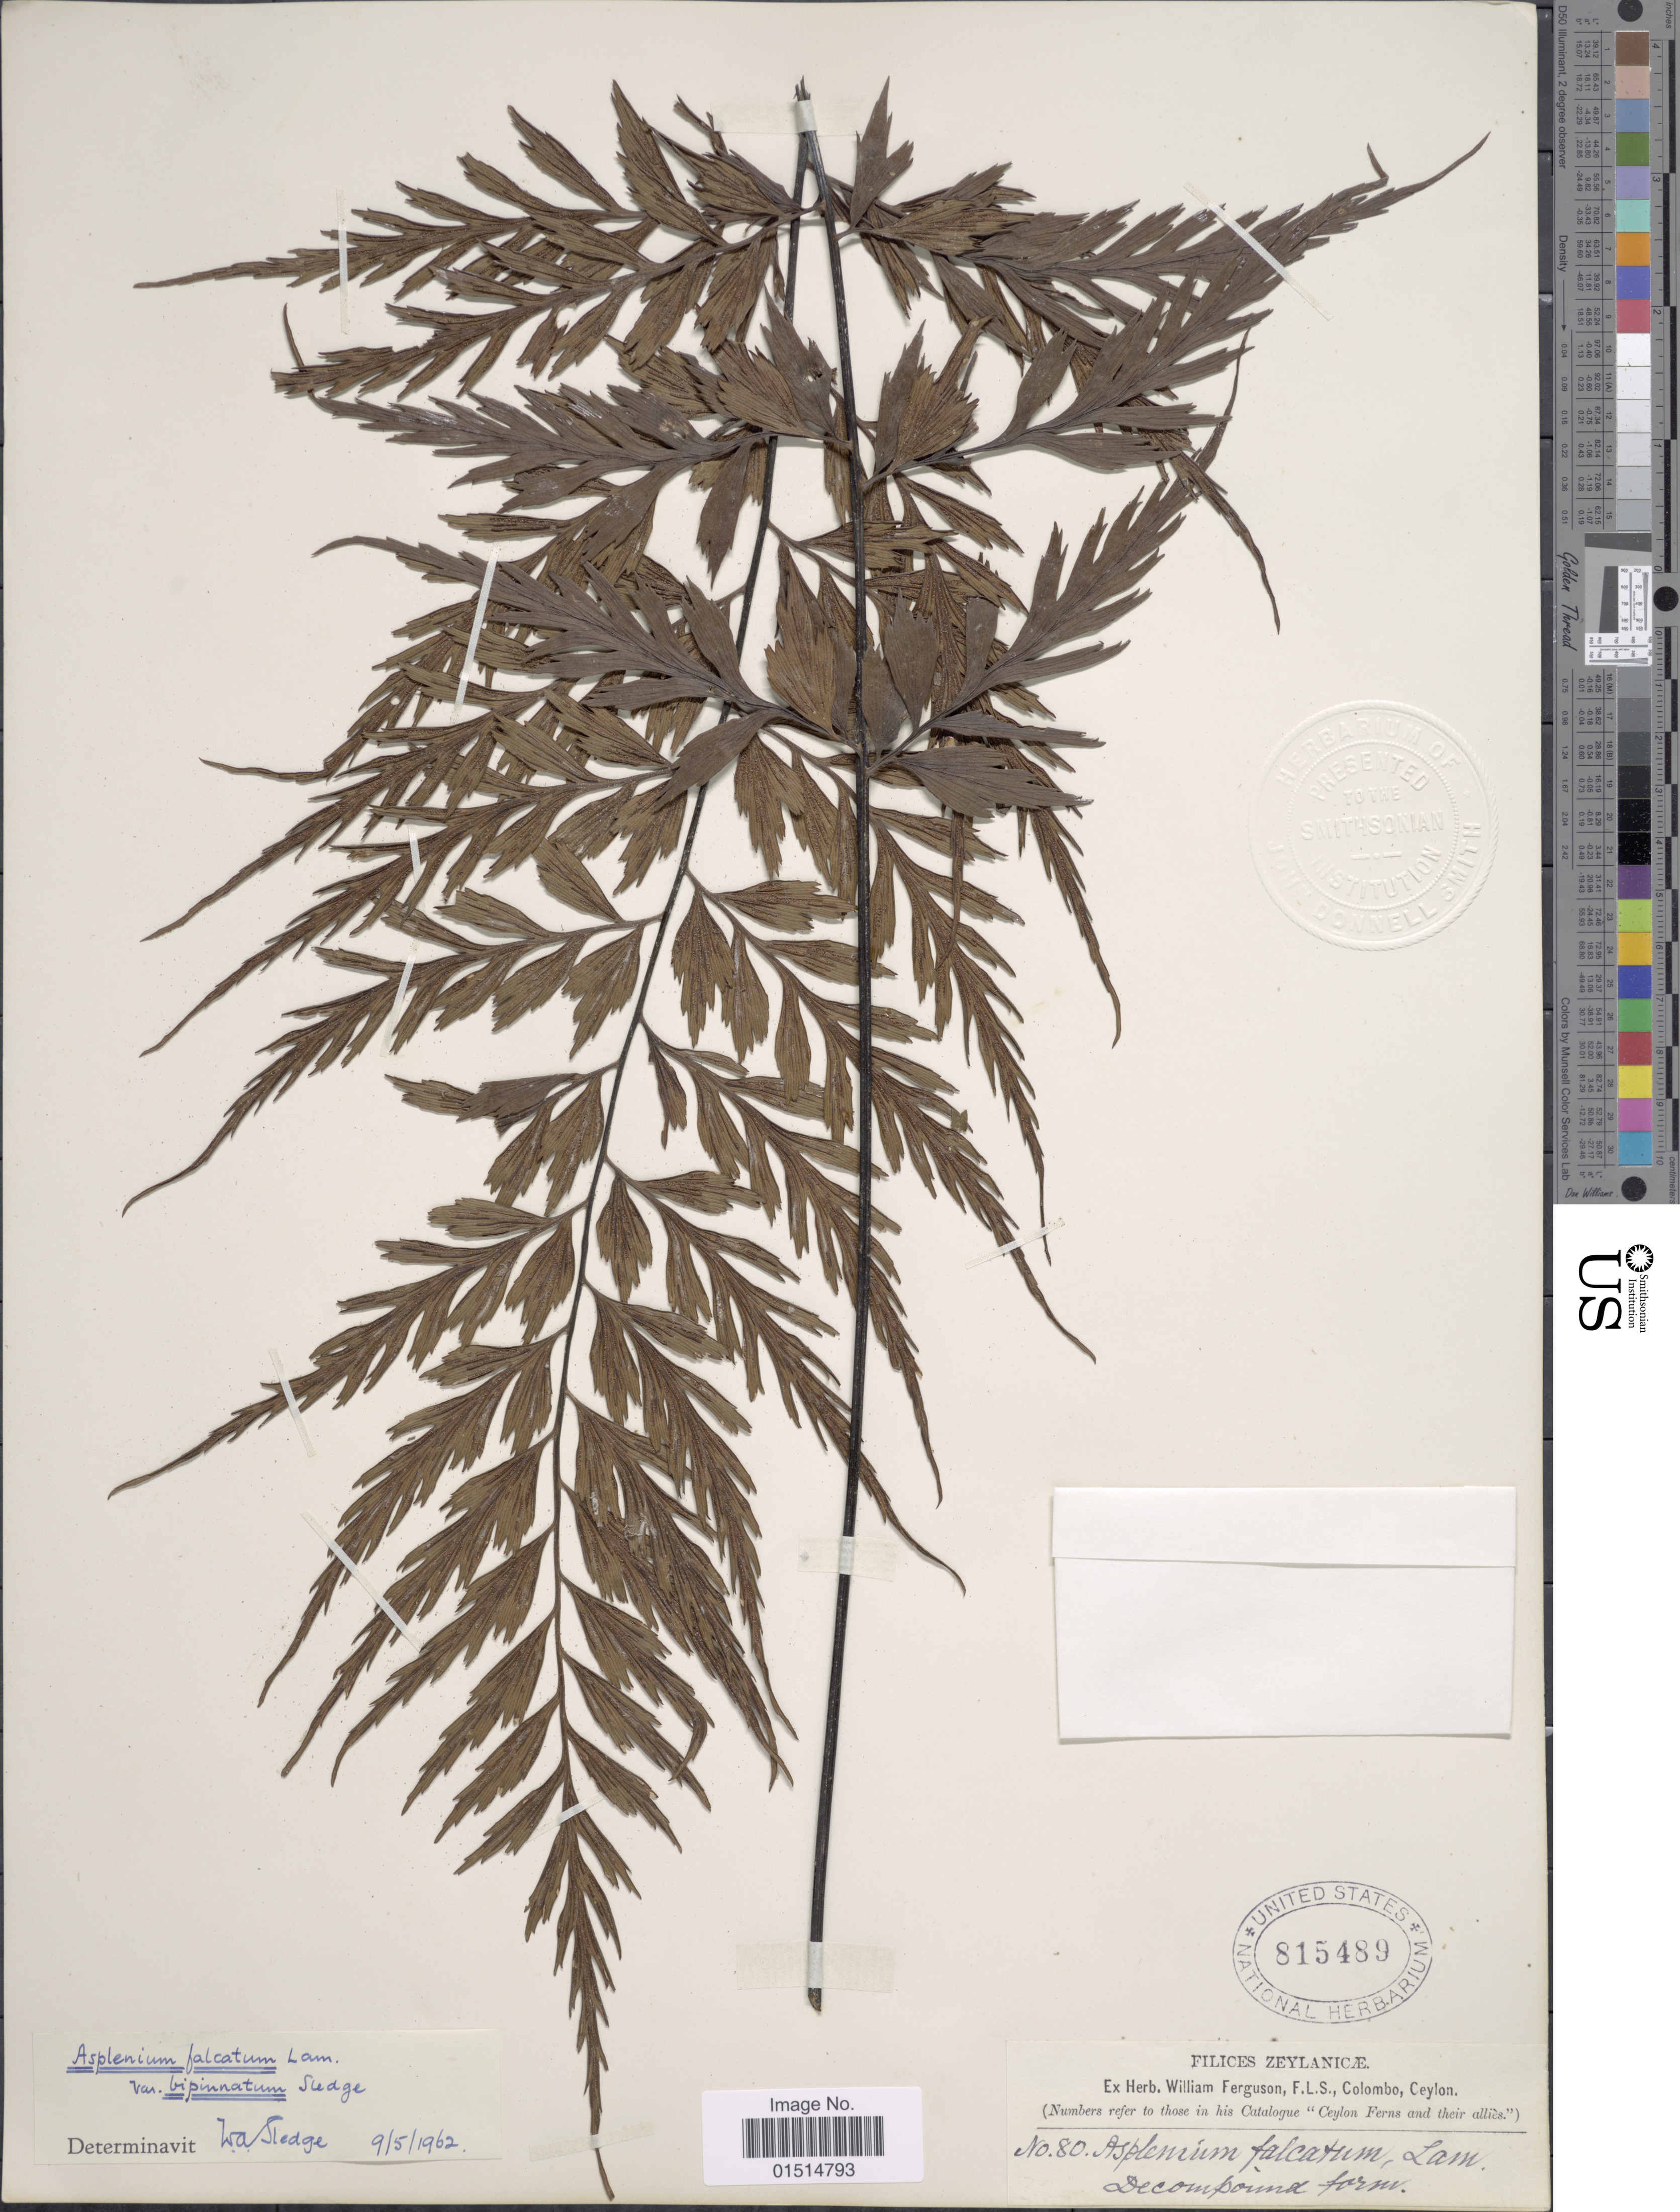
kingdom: Plantae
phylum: Tracheophyta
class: Polypodiopsida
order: Polypodiales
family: Aspleniaceae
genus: Asplenium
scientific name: Asplenium falcatum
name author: Lam.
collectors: ex herb. W. Ferguson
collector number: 80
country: Sri Lanka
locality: Ceylon. Filices Zeylanicae.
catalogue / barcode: US 815489